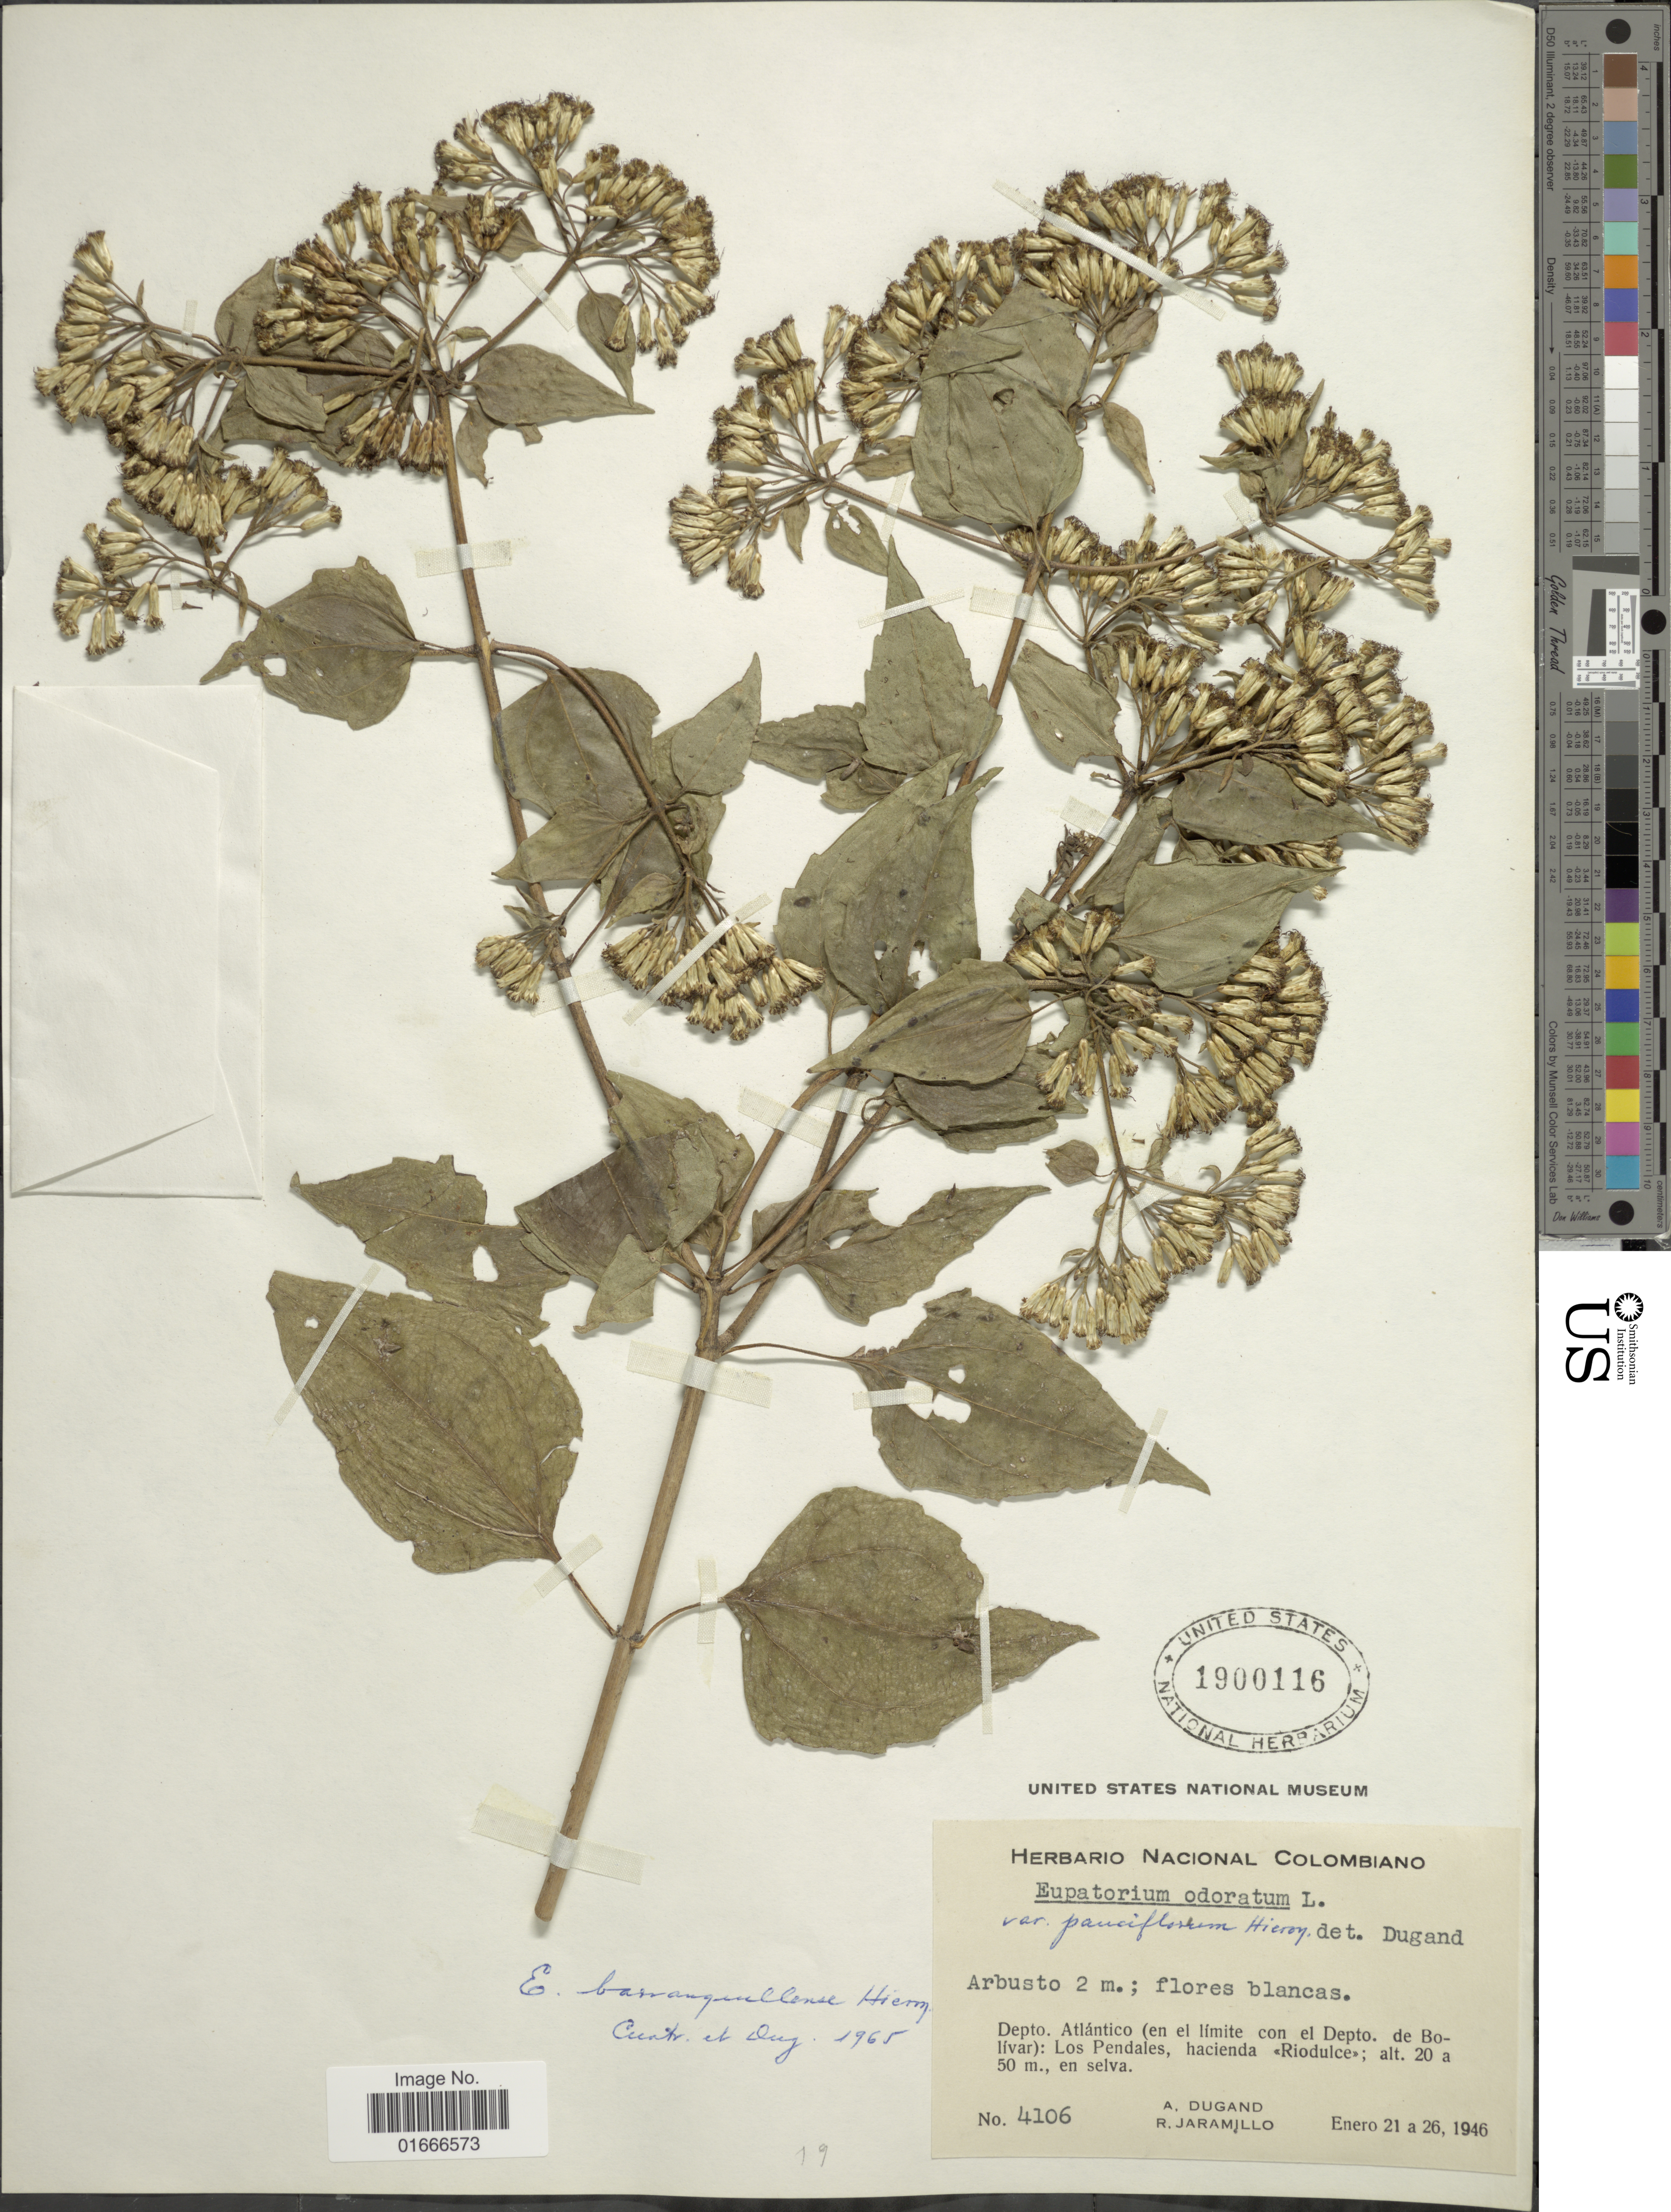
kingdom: Plantae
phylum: Tracheophyta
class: Magnoliopsida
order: Asterales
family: Asteraceae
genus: Chromolaena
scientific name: Chromolaena barranquillensis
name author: (Hieron.) R.M. King & H. Rob.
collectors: A. Dugand & R. Jaramillo M.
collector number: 4106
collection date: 1946-01-21/1946-01-26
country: Colombia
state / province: Atlántico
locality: En el limite con el Depto. de Bolivar, Los Pendales, hacienda Riodulce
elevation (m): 20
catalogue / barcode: US 1900116